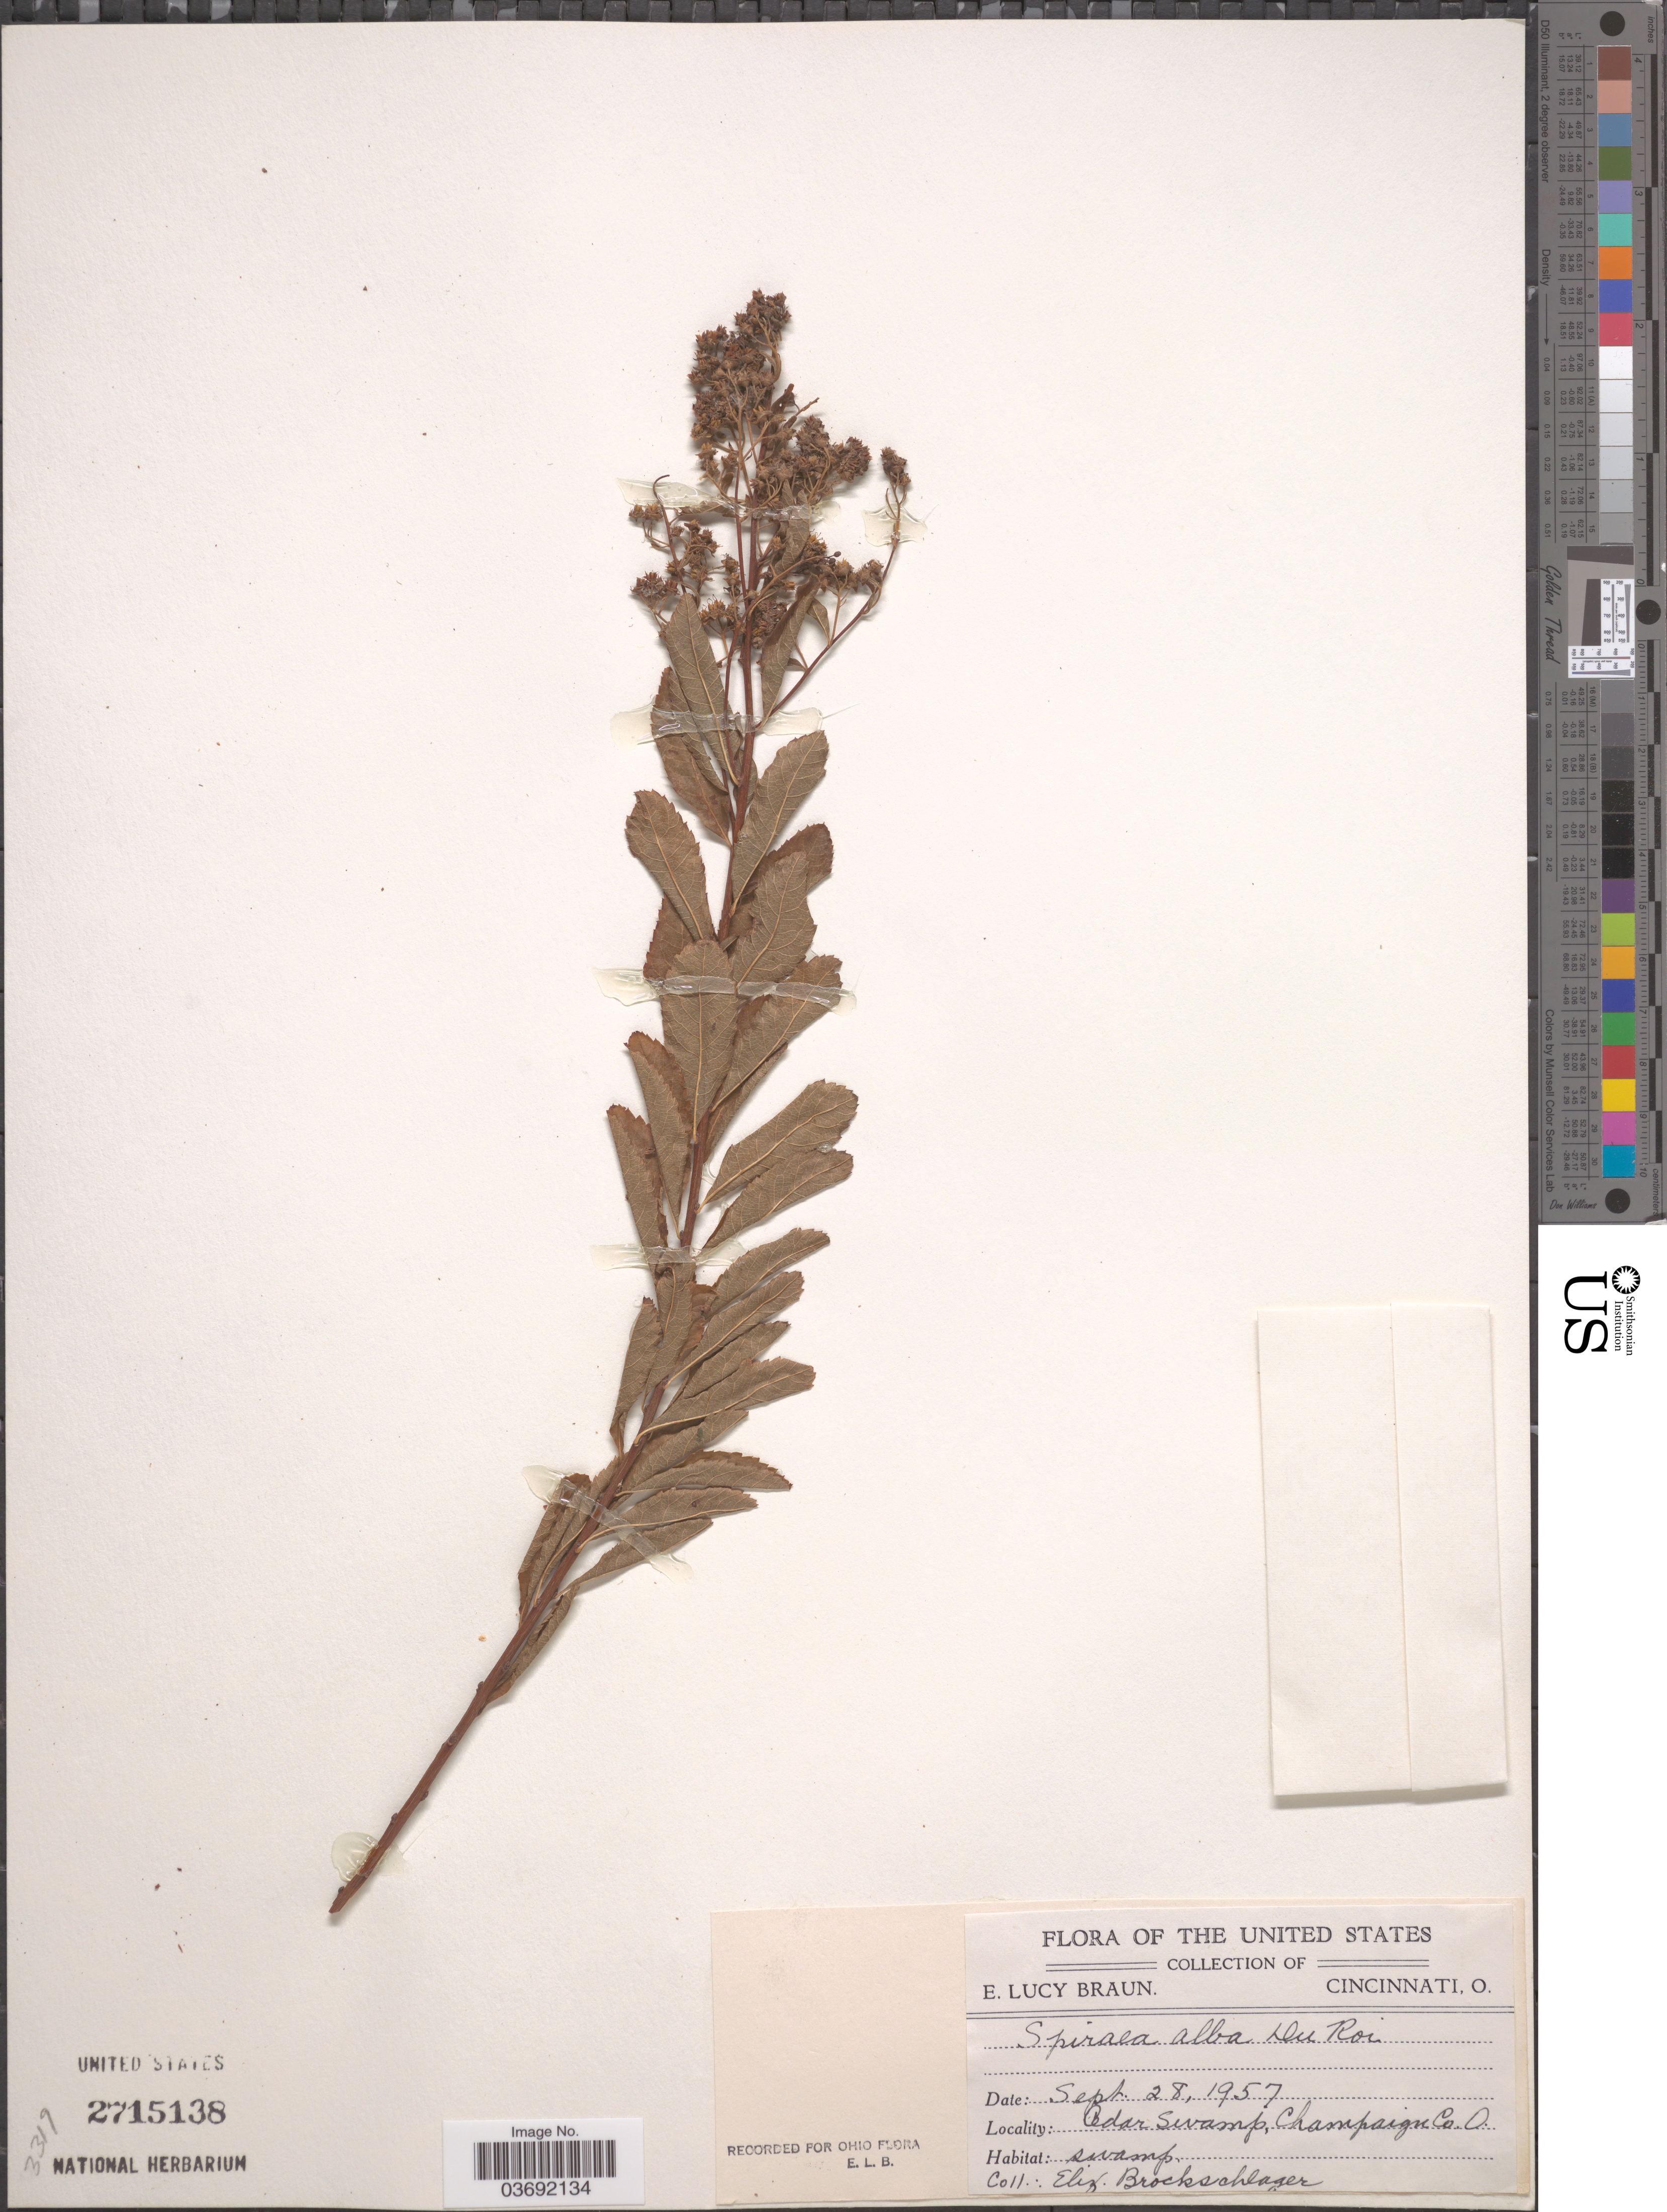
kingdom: Plantae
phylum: Tracheophyta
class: Magnoliopsida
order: Rosales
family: Rosaceae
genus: Spiraea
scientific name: Spiraea alba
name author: Du Roi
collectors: E. Brockschlager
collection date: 1957-09-28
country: United States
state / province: Ohio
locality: Cedar Swamp, Champaign Co.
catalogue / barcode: US 2715138